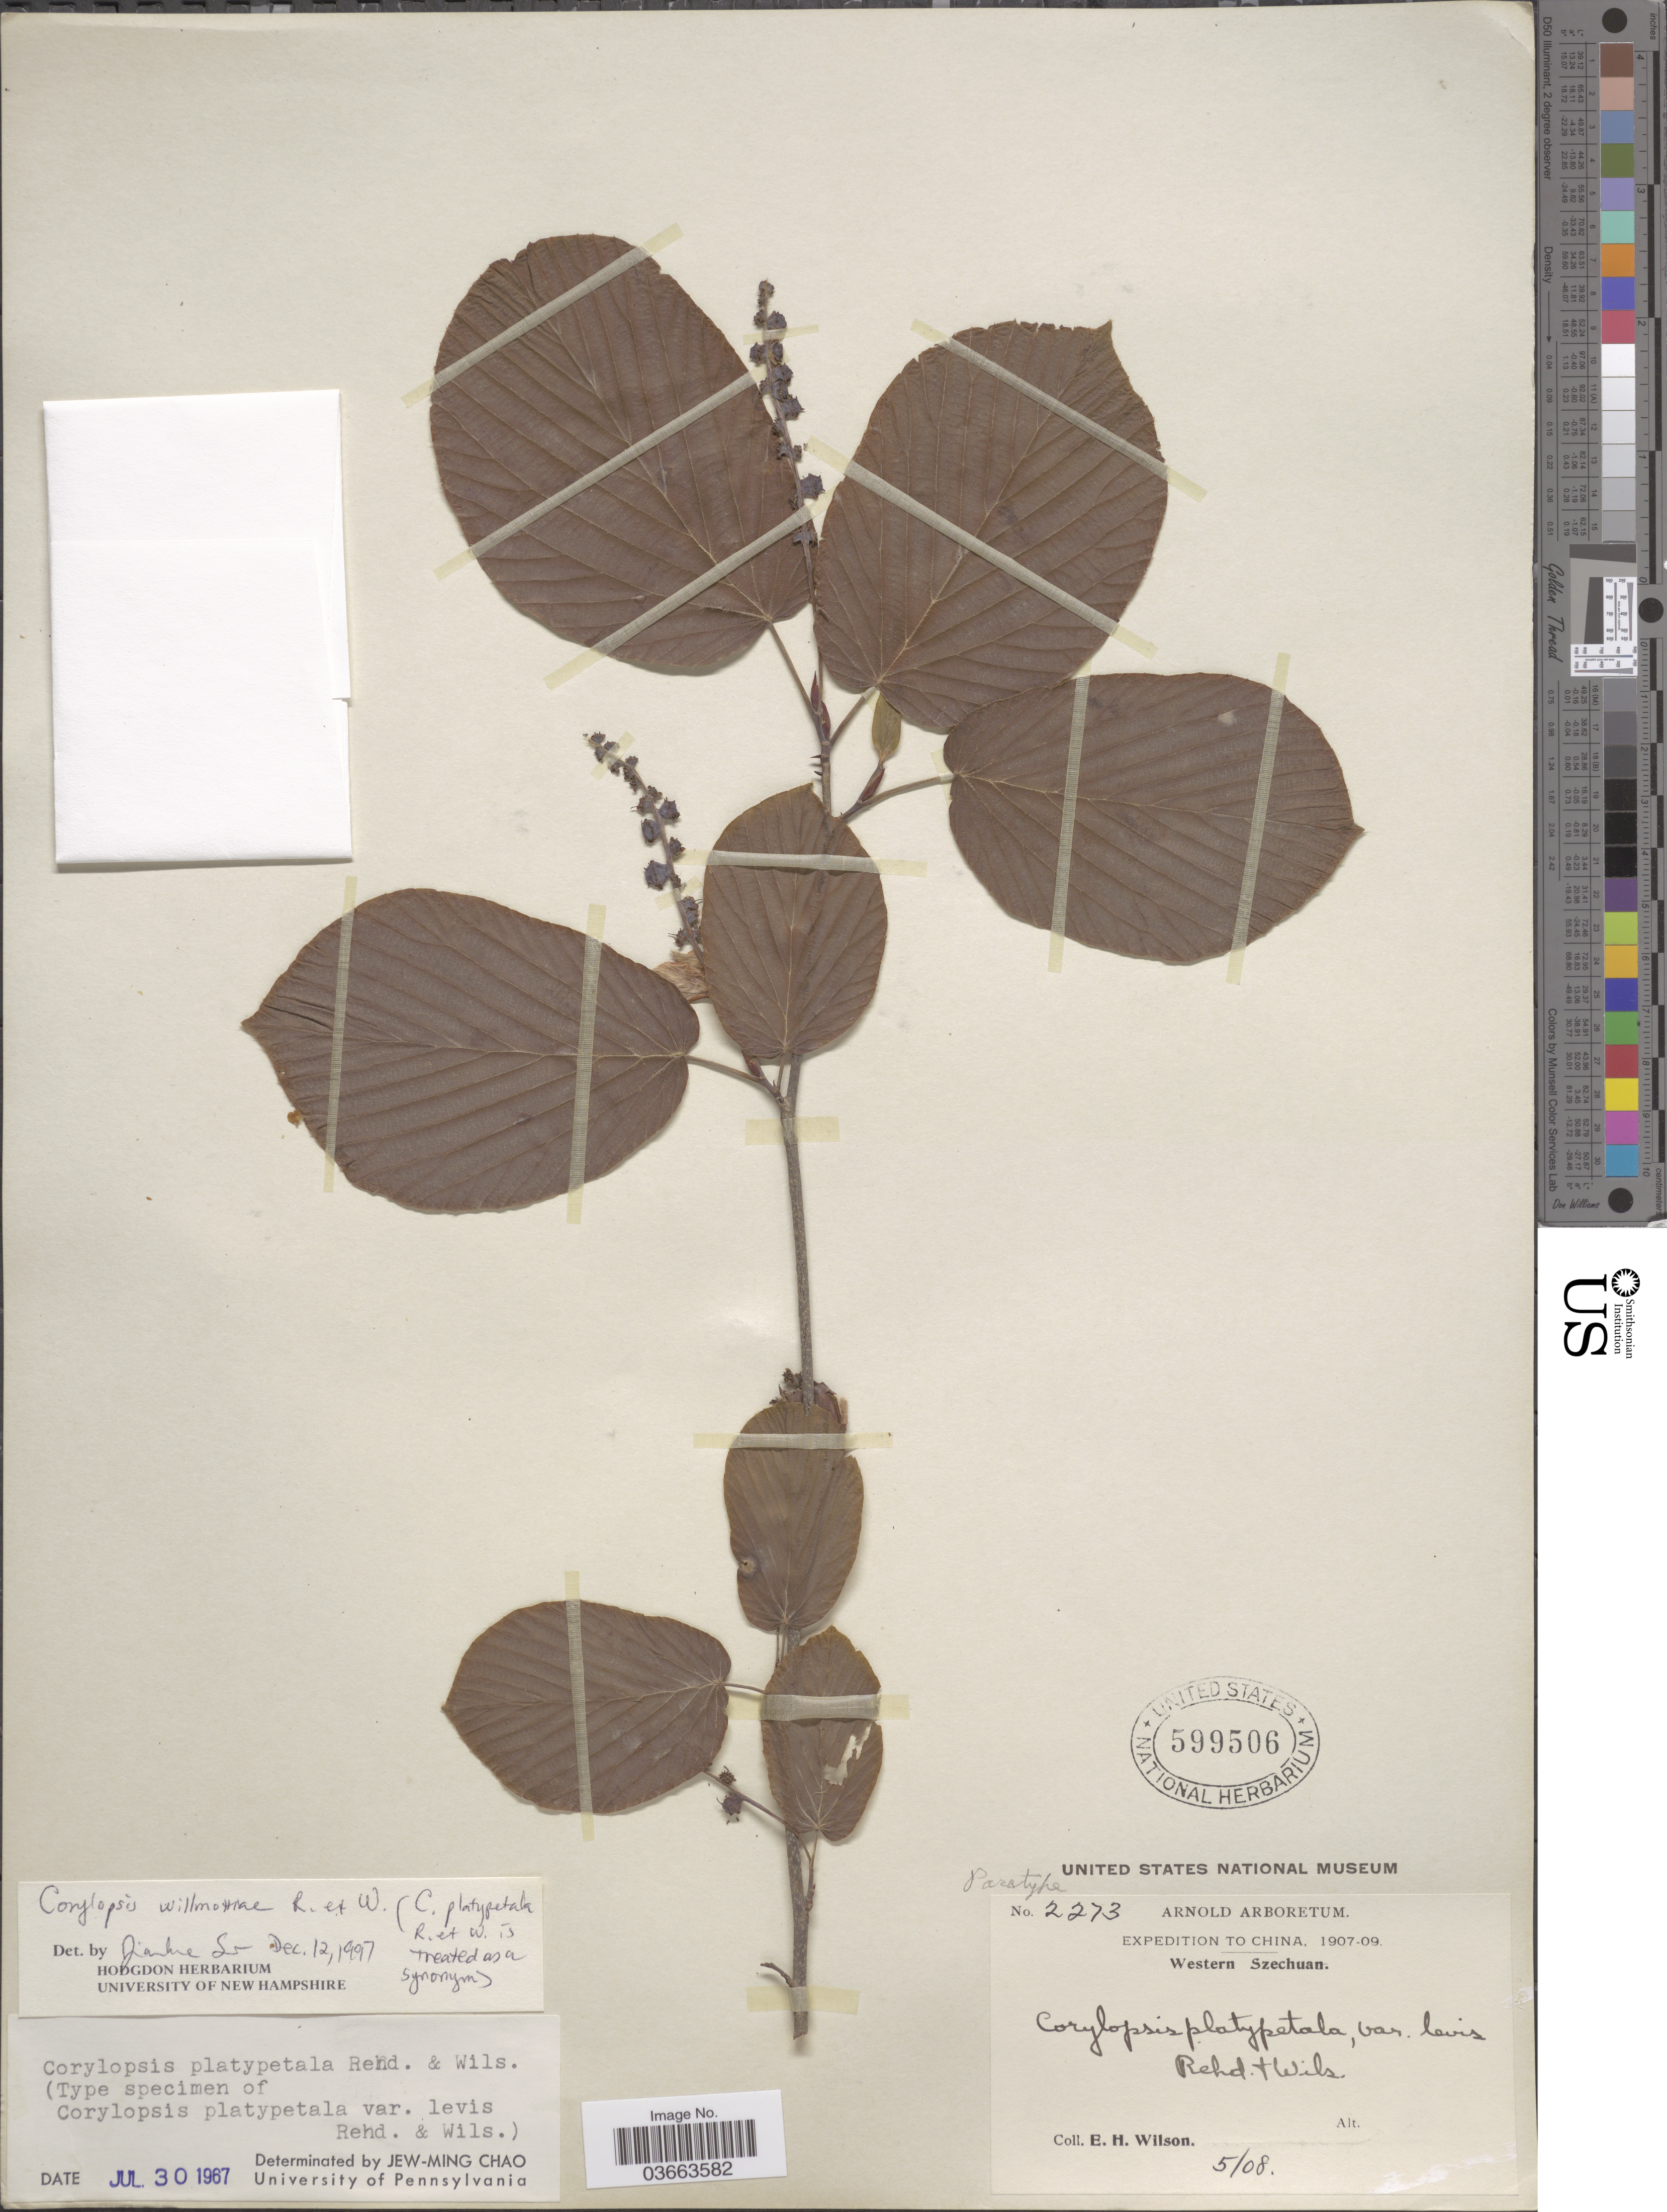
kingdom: Plantae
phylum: Tracheophyta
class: Magnoliopsida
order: Saxifragales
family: Hamamelidaceae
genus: Corylopsis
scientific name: Corylopsis willmottiae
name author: Rehder & E.H. Wilson in Sarg.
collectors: E. Wilson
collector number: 2273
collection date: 1908-05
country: China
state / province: Sichuan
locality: Western Szechuan.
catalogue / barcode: US 599506